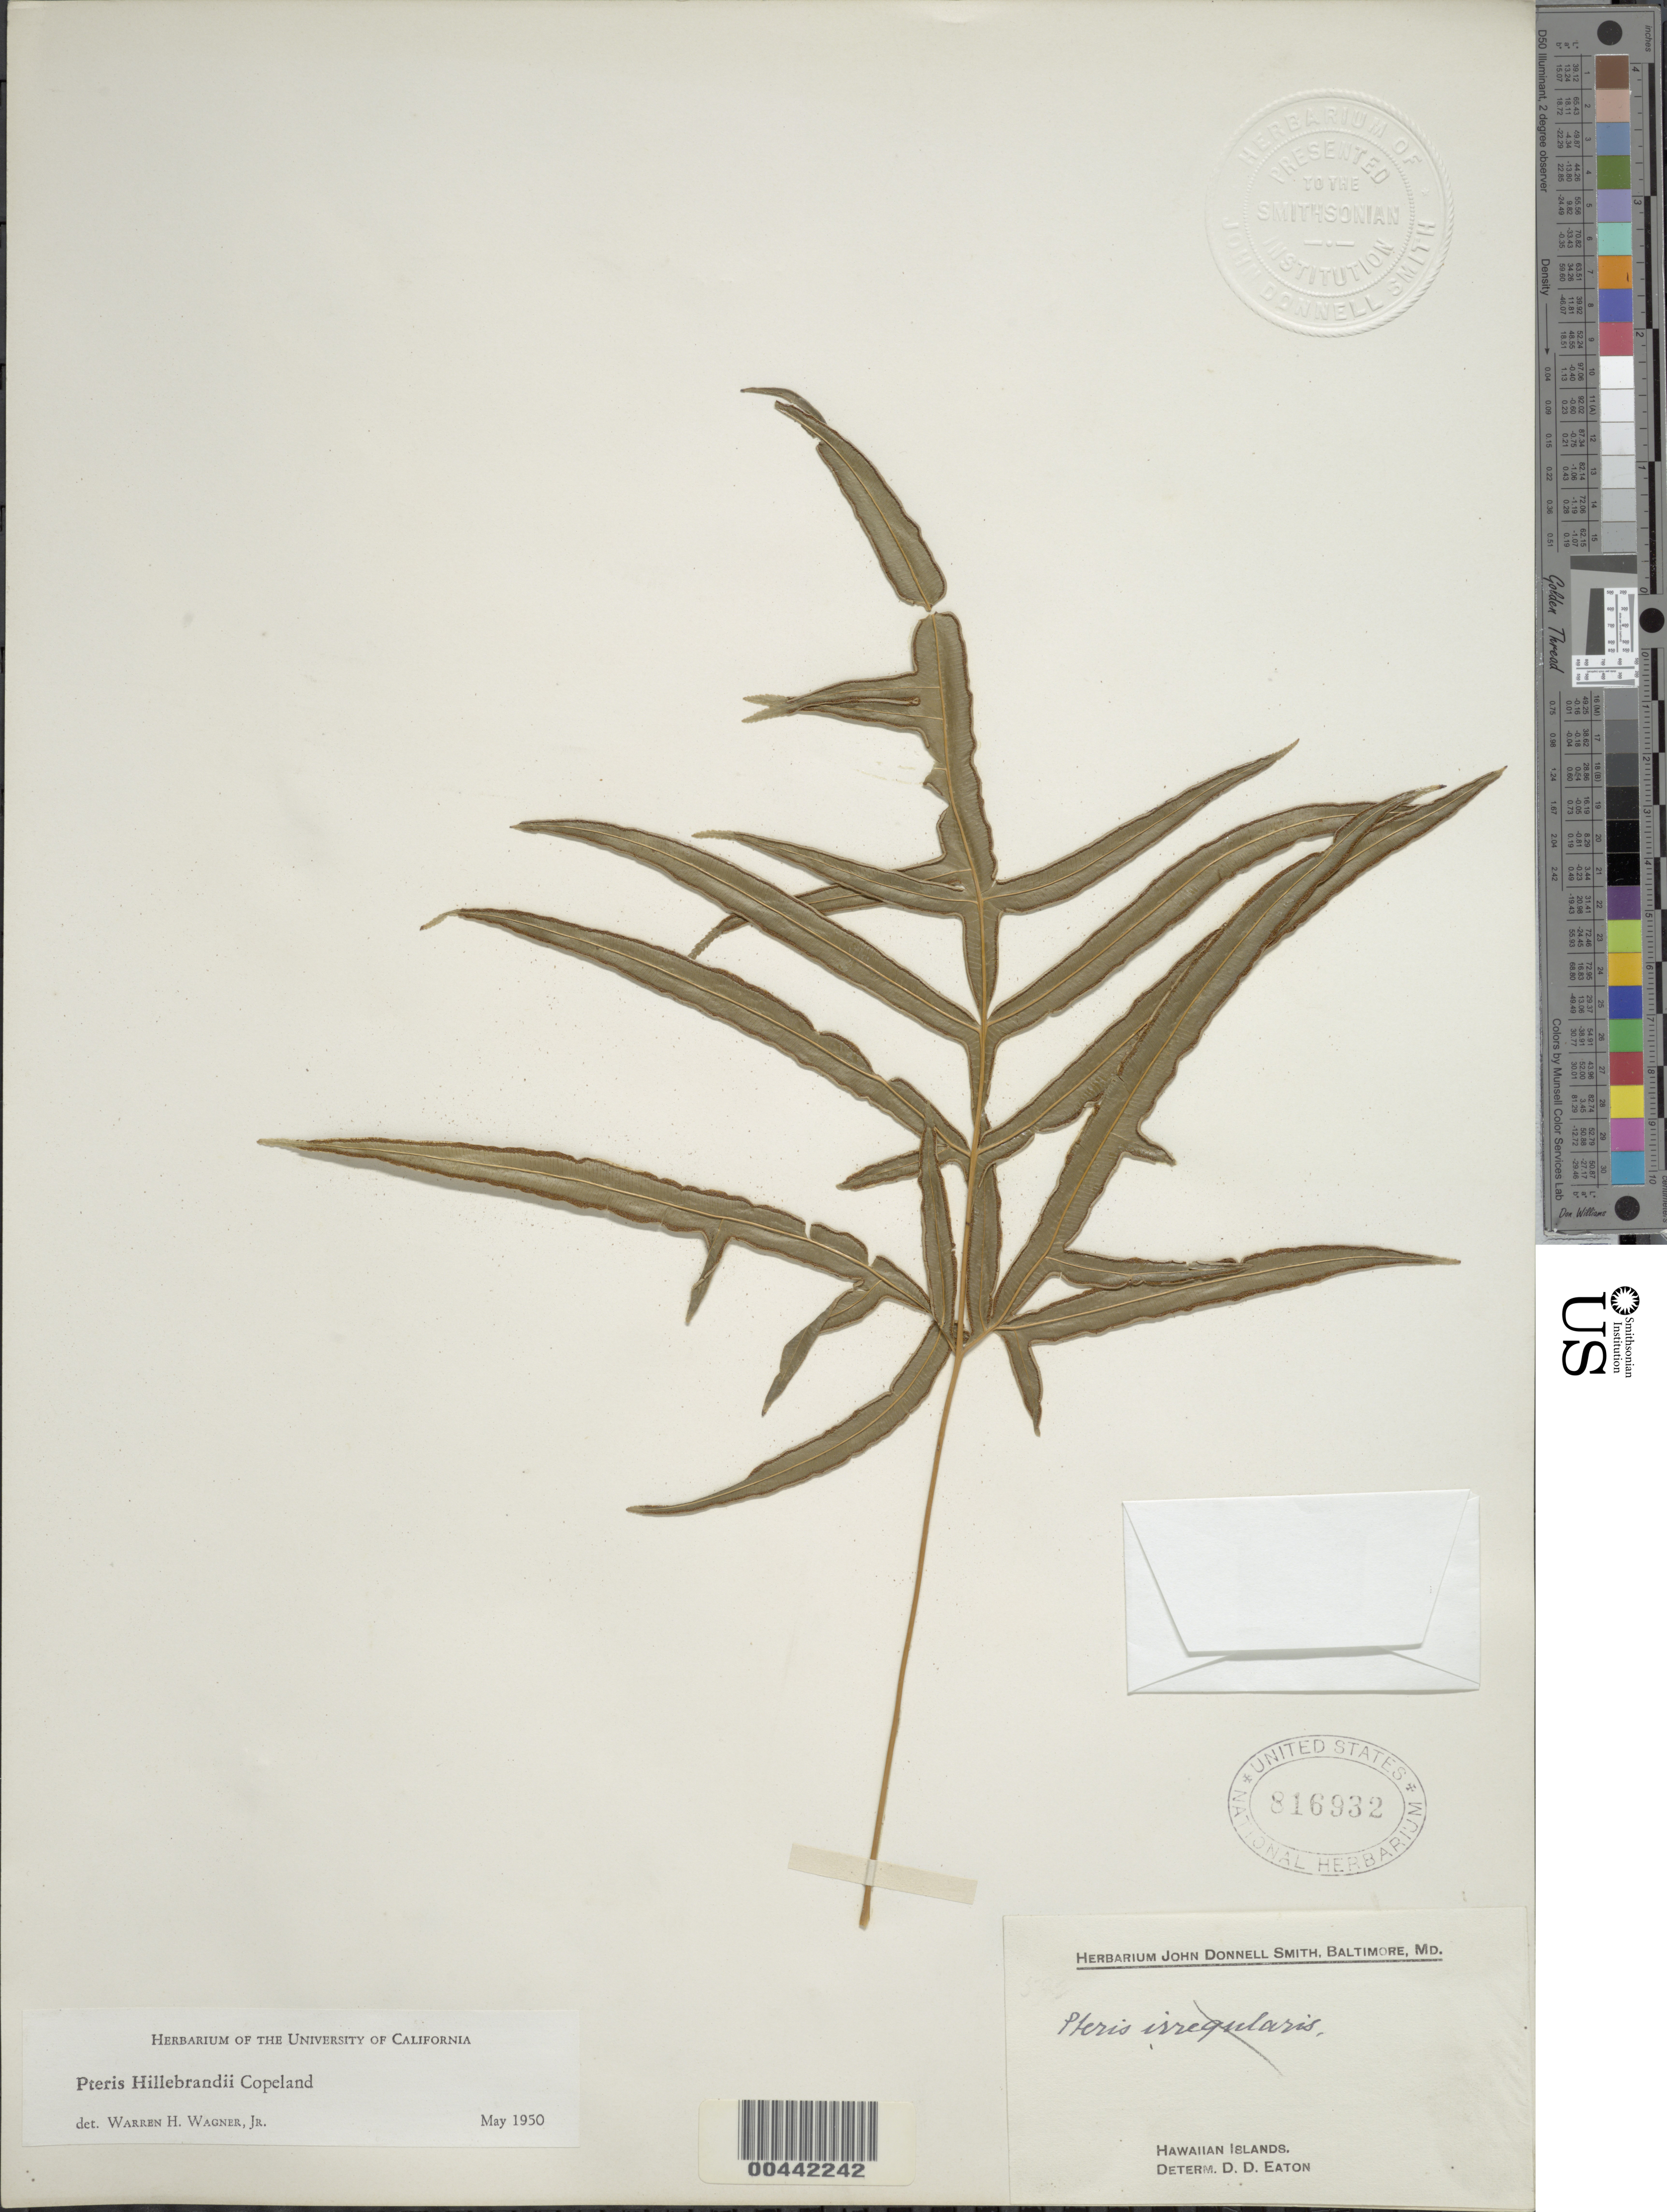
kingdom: Plantae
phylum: Tracheophyta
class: Polypodiopsida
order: Polypodiales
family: Pteridaceae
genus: Pteris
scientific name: Pteris x hillebrandii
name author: Copel.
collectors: J. Donnell Smith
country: United States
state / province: Hawaii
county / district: Hawaii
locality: Hawaiian Islands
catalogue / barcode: US 816932